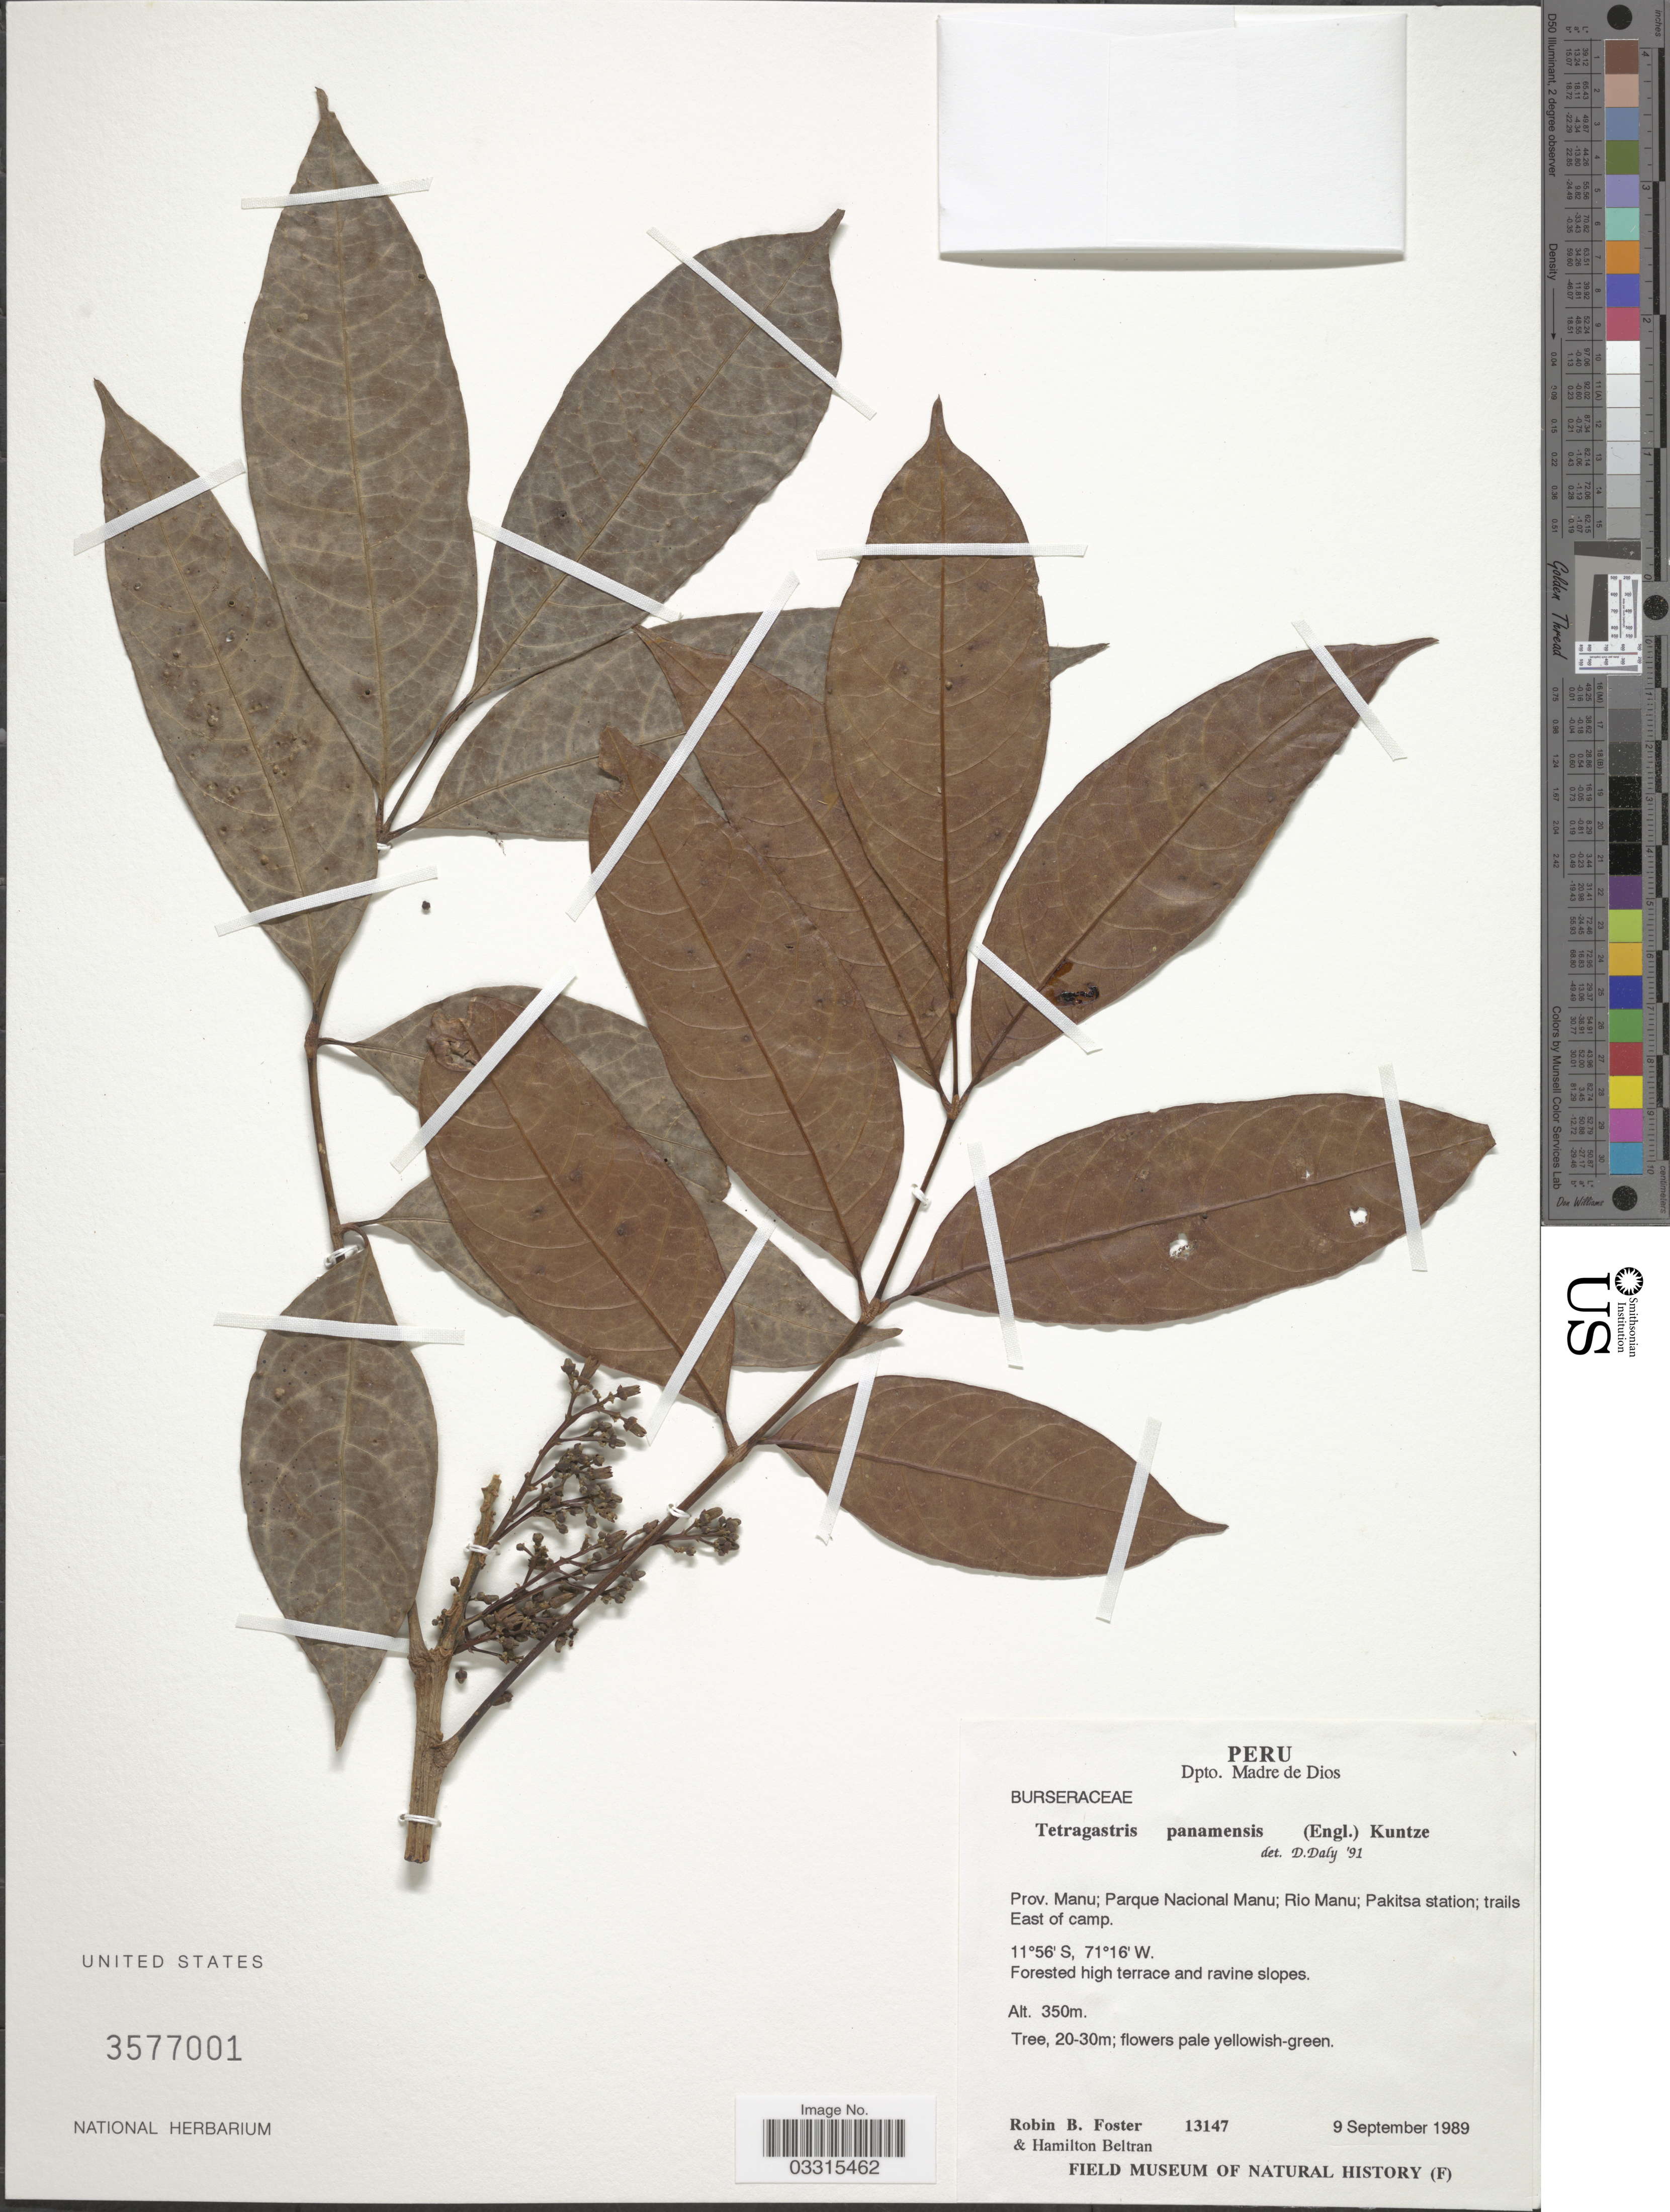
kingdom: Plantae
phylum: Tracheophyta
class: Magnoliopsida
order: Sapindales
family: Burseraceae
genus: Protium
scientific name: Protium stevensonii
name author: (Standl.) Daly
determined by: Daly, Douglas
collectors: R. B. Foster & H. Beltran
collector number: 13147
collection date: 1989-09-09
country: Peru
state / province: Madre de Dios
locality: Dpto. Madre de Dios. Prov. Manu; Parque Nacional Manu; Rio Manu; Pakitsa station; trails East of camp.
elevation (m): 350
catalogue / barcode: US 3577001